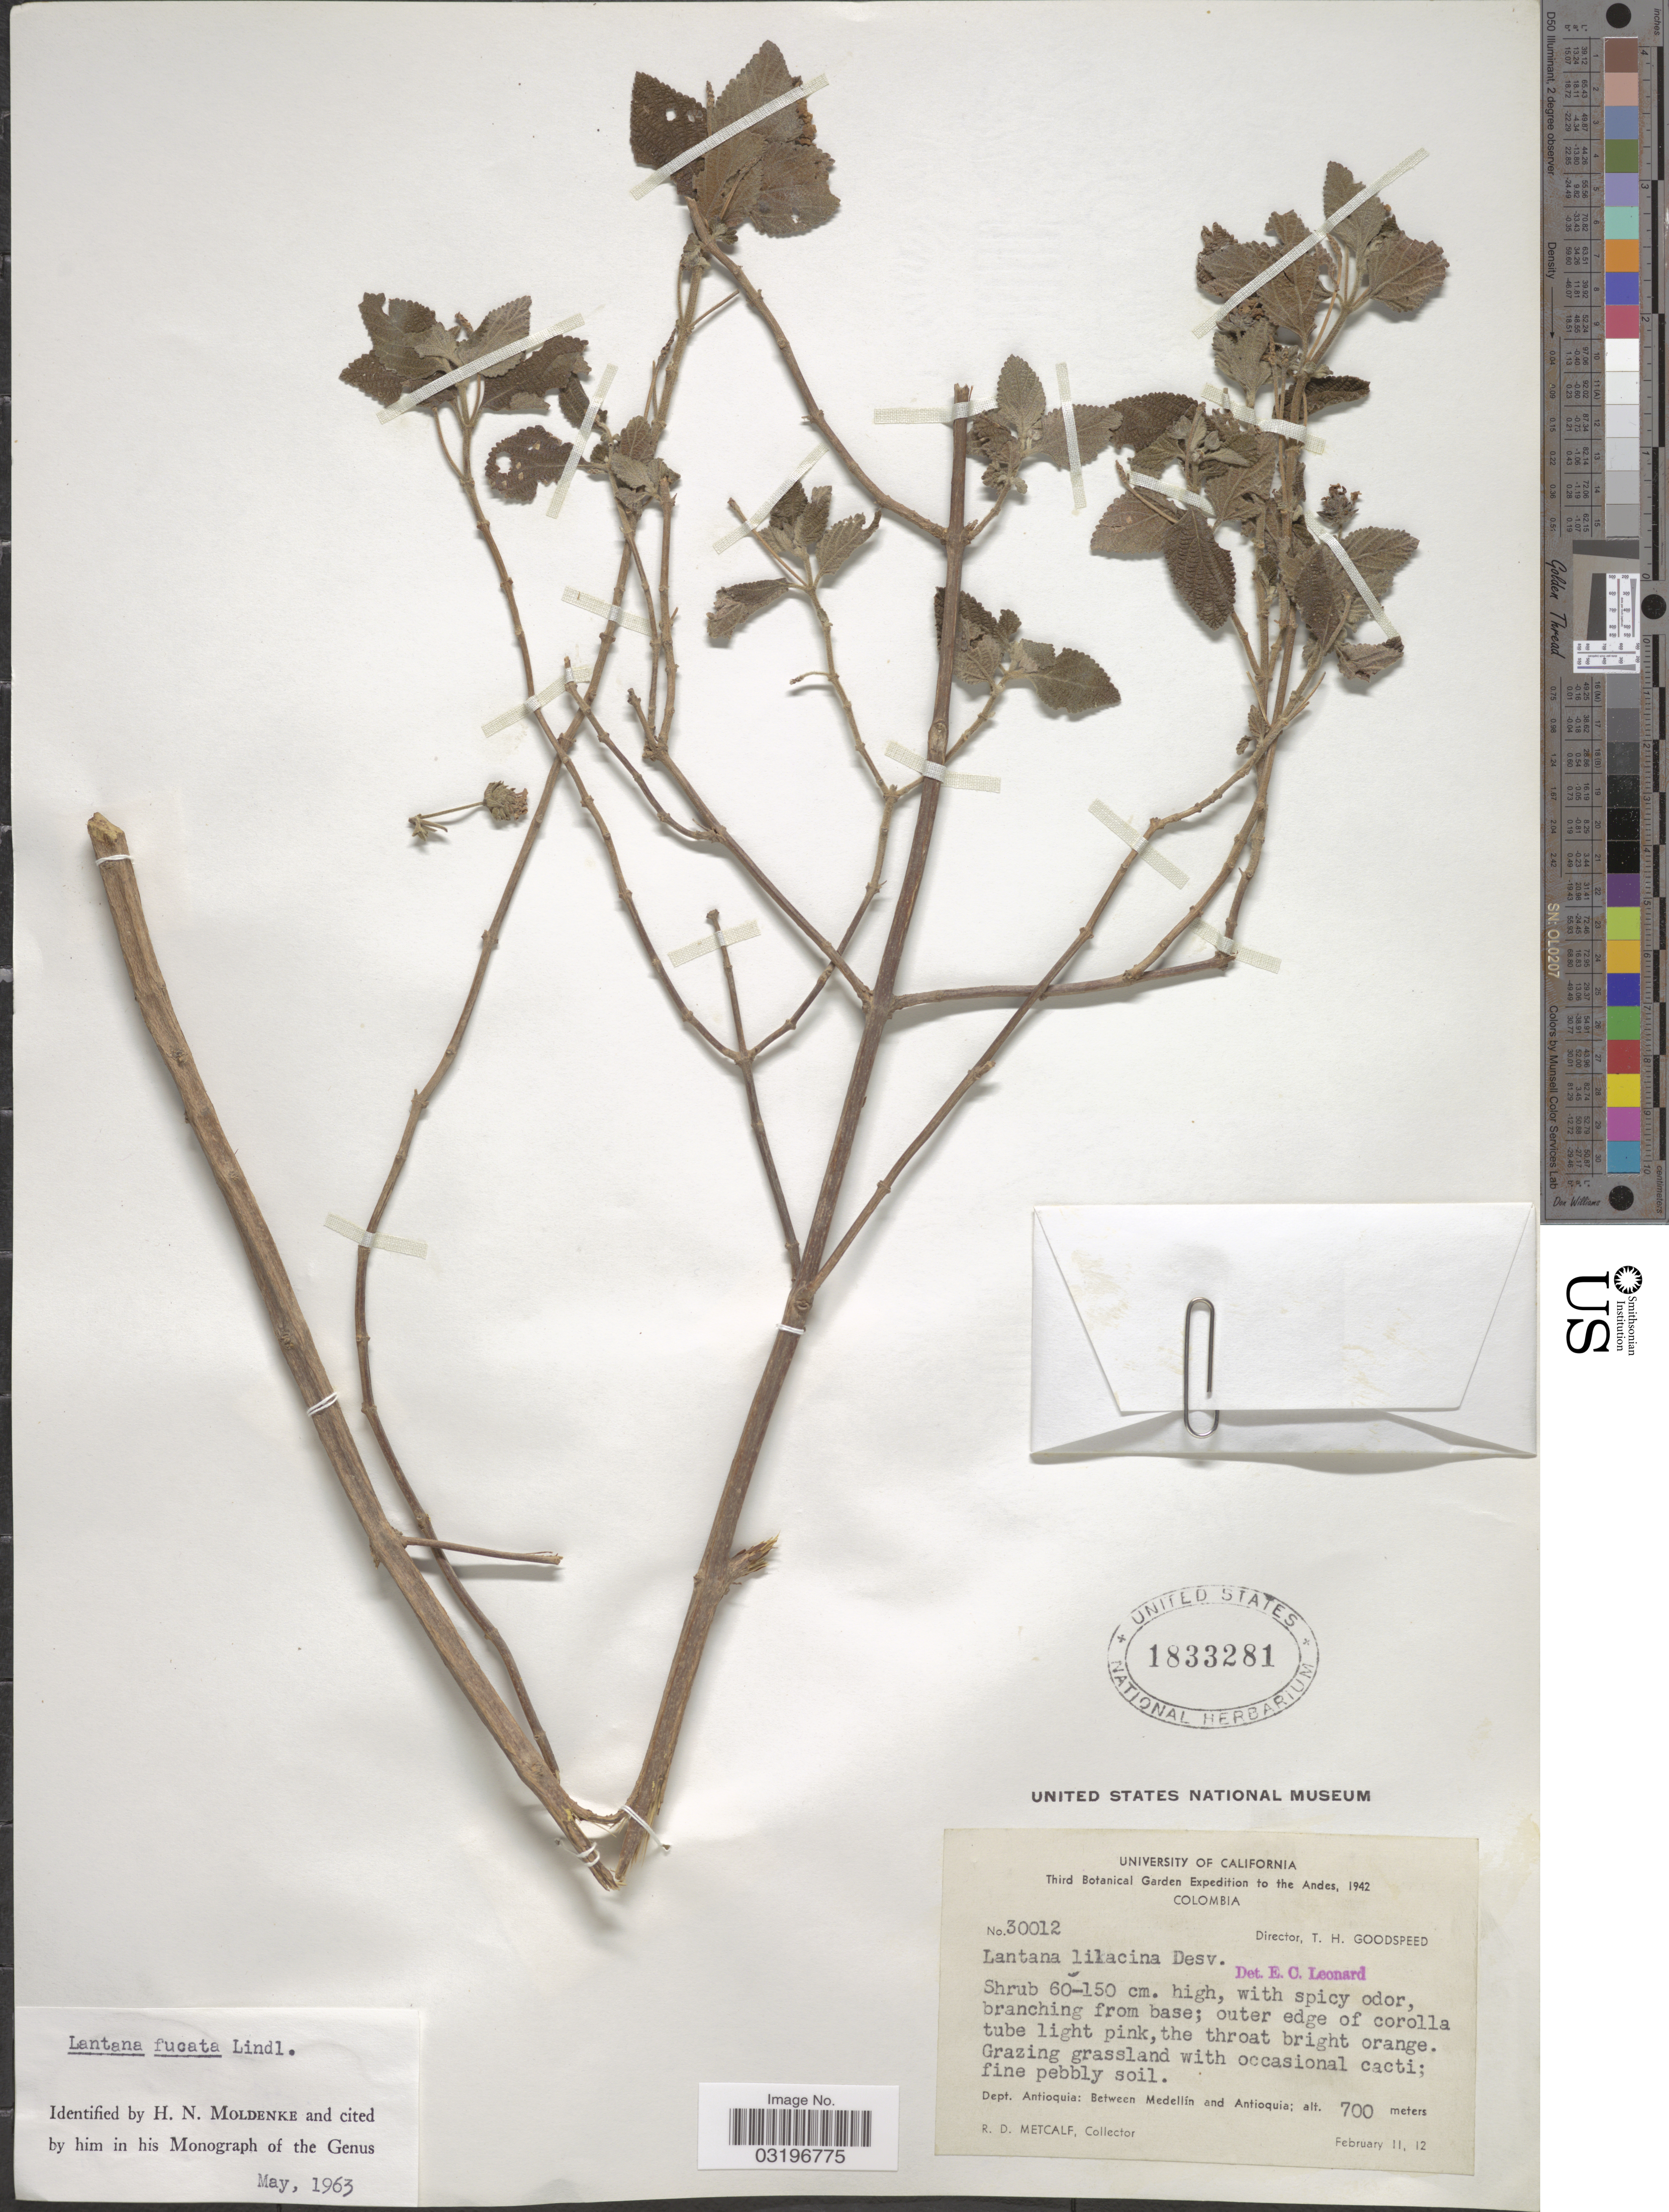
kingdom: Plantae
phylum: Tracheophyta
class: Magnoliopsida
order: Lamiales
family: Verbenaceae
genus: Lantana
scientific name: Lantana fucata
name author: Lindl.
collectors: R. D. Metcalf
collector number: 30012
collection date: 1942-02-11/1942-02-12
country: Colombia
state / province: Antioquia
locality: Andes. Dept. Antioquia: Between Medellín and Antioquia.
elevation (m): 700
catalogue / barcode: US 1833281